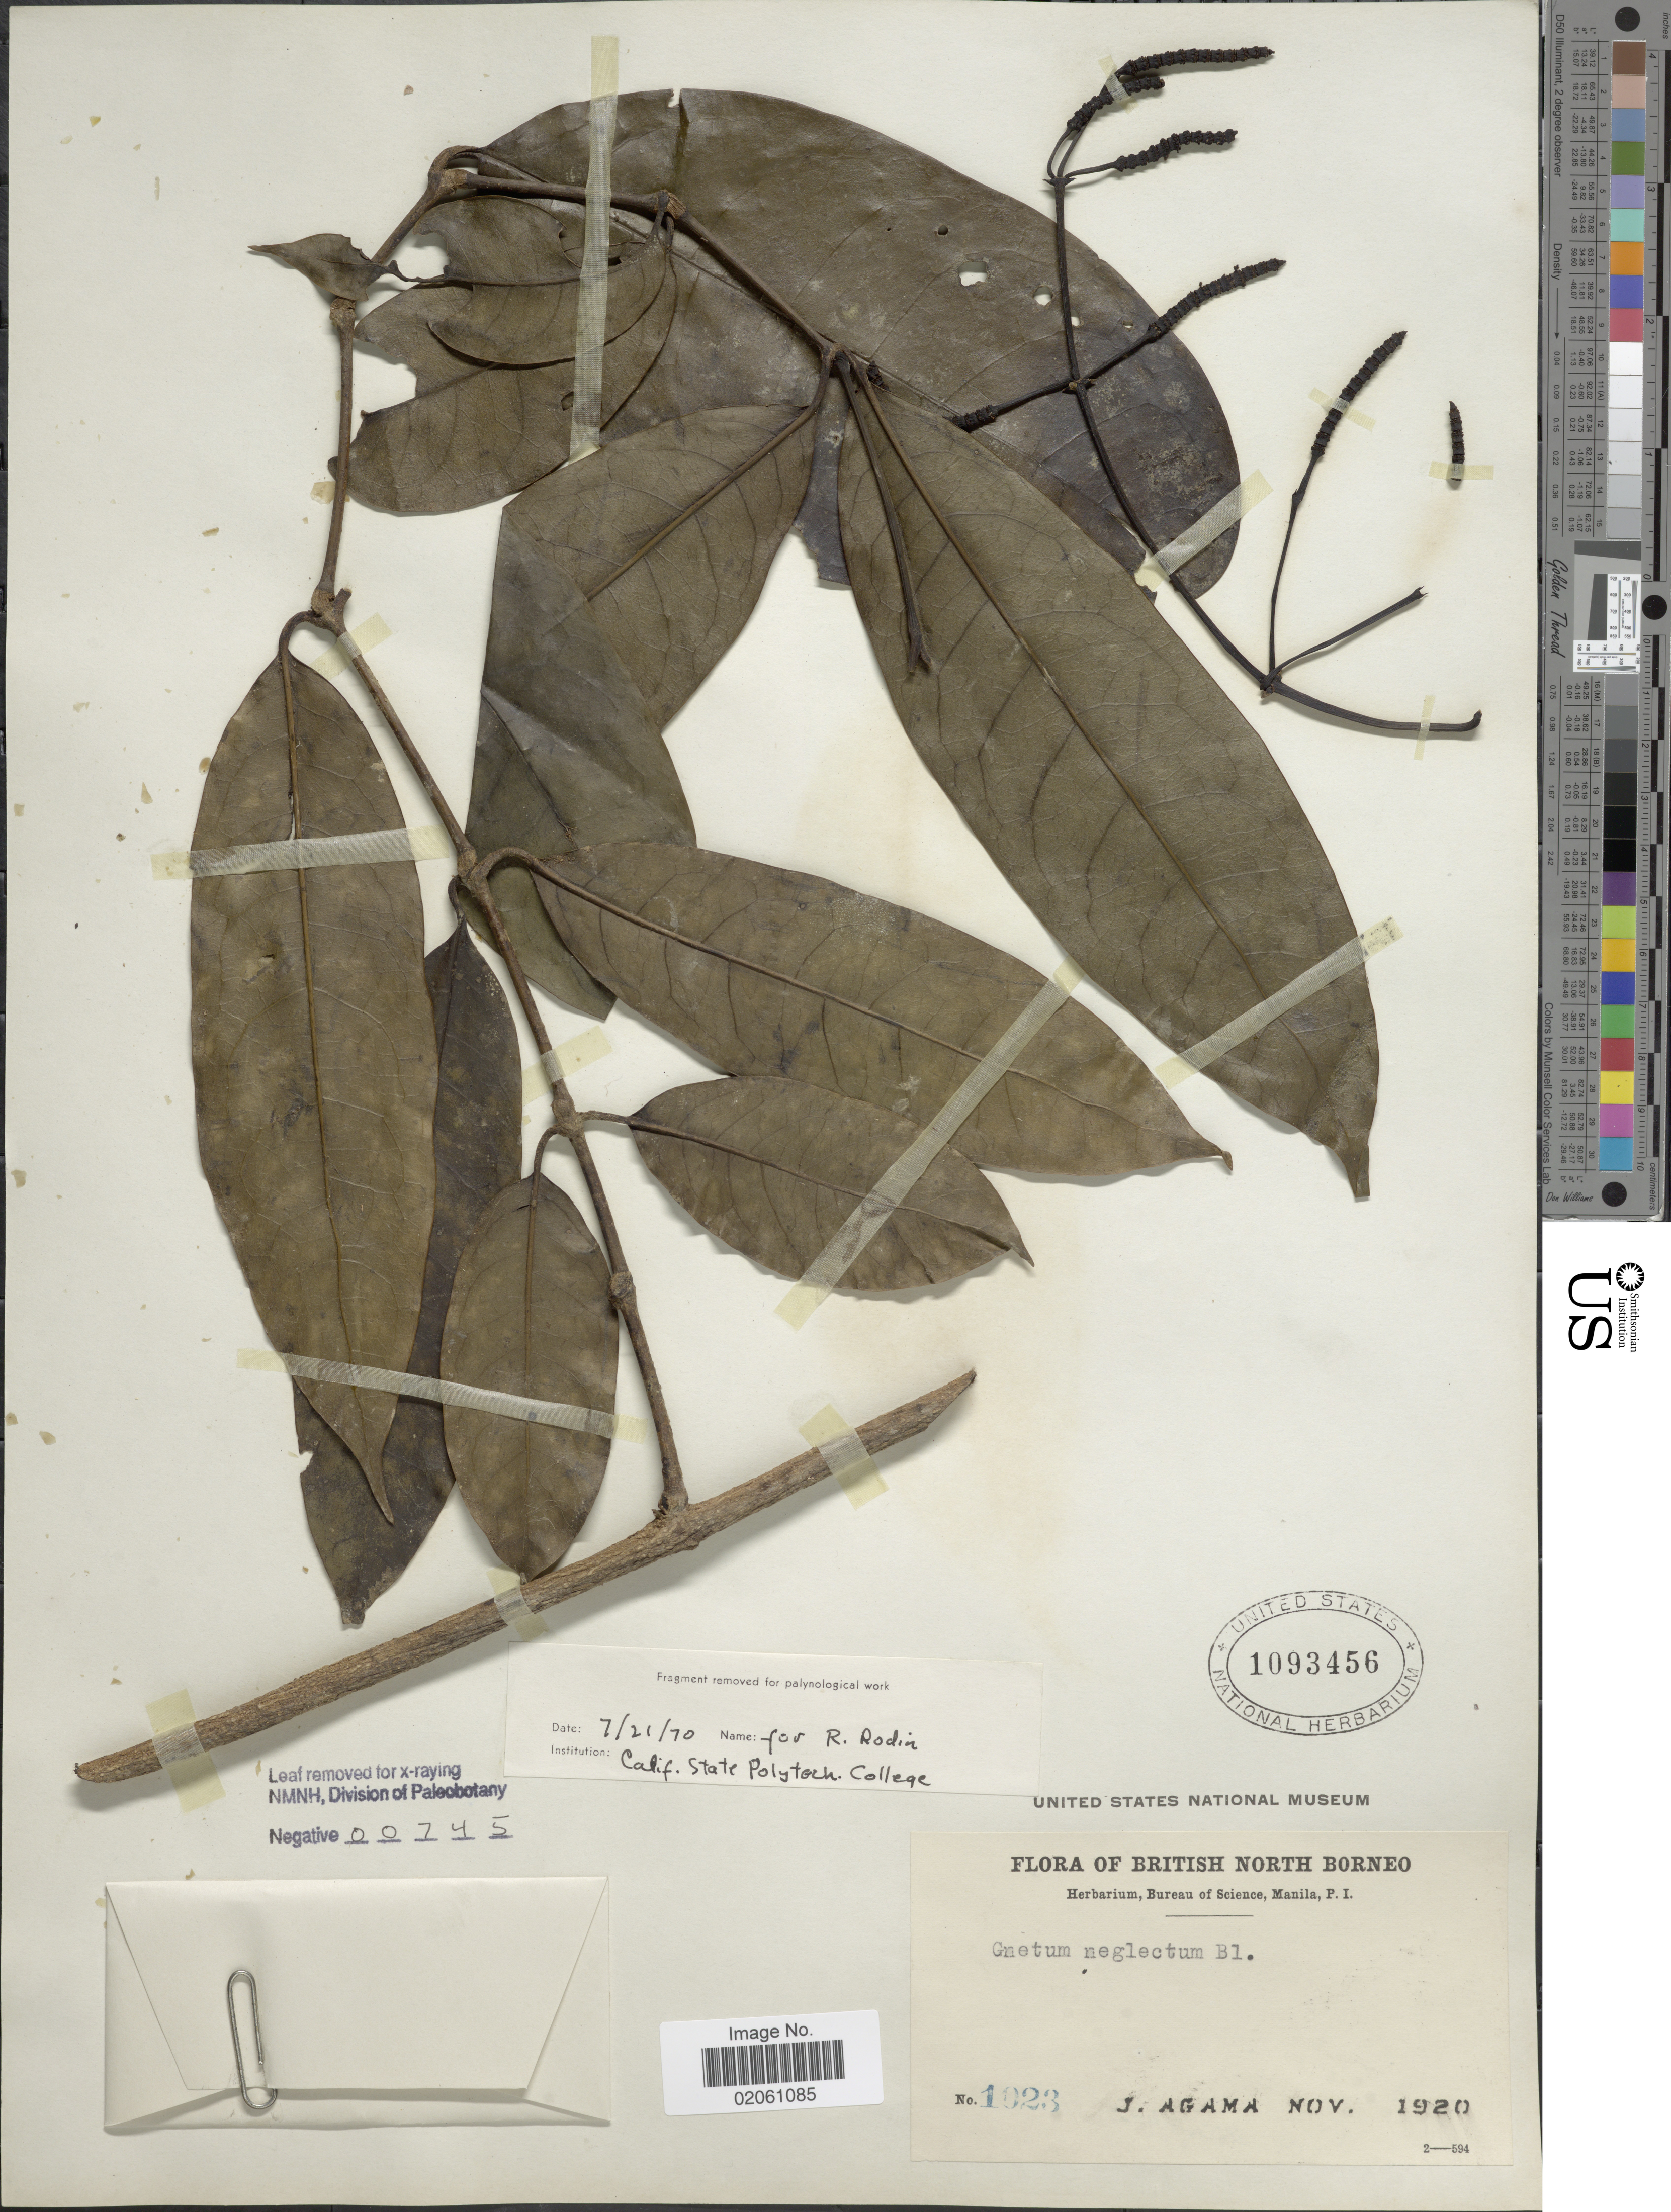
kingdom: Plantae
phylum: Tracheophyta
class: Gnetopsida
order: Gnetales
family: Gnetaceae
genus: Gnetum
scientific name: Gnetum neglectum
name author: Blume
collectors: J. Agama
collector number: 1023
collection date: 1920-11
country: Malaysia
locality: British North Borneo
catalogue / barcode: US 1093456